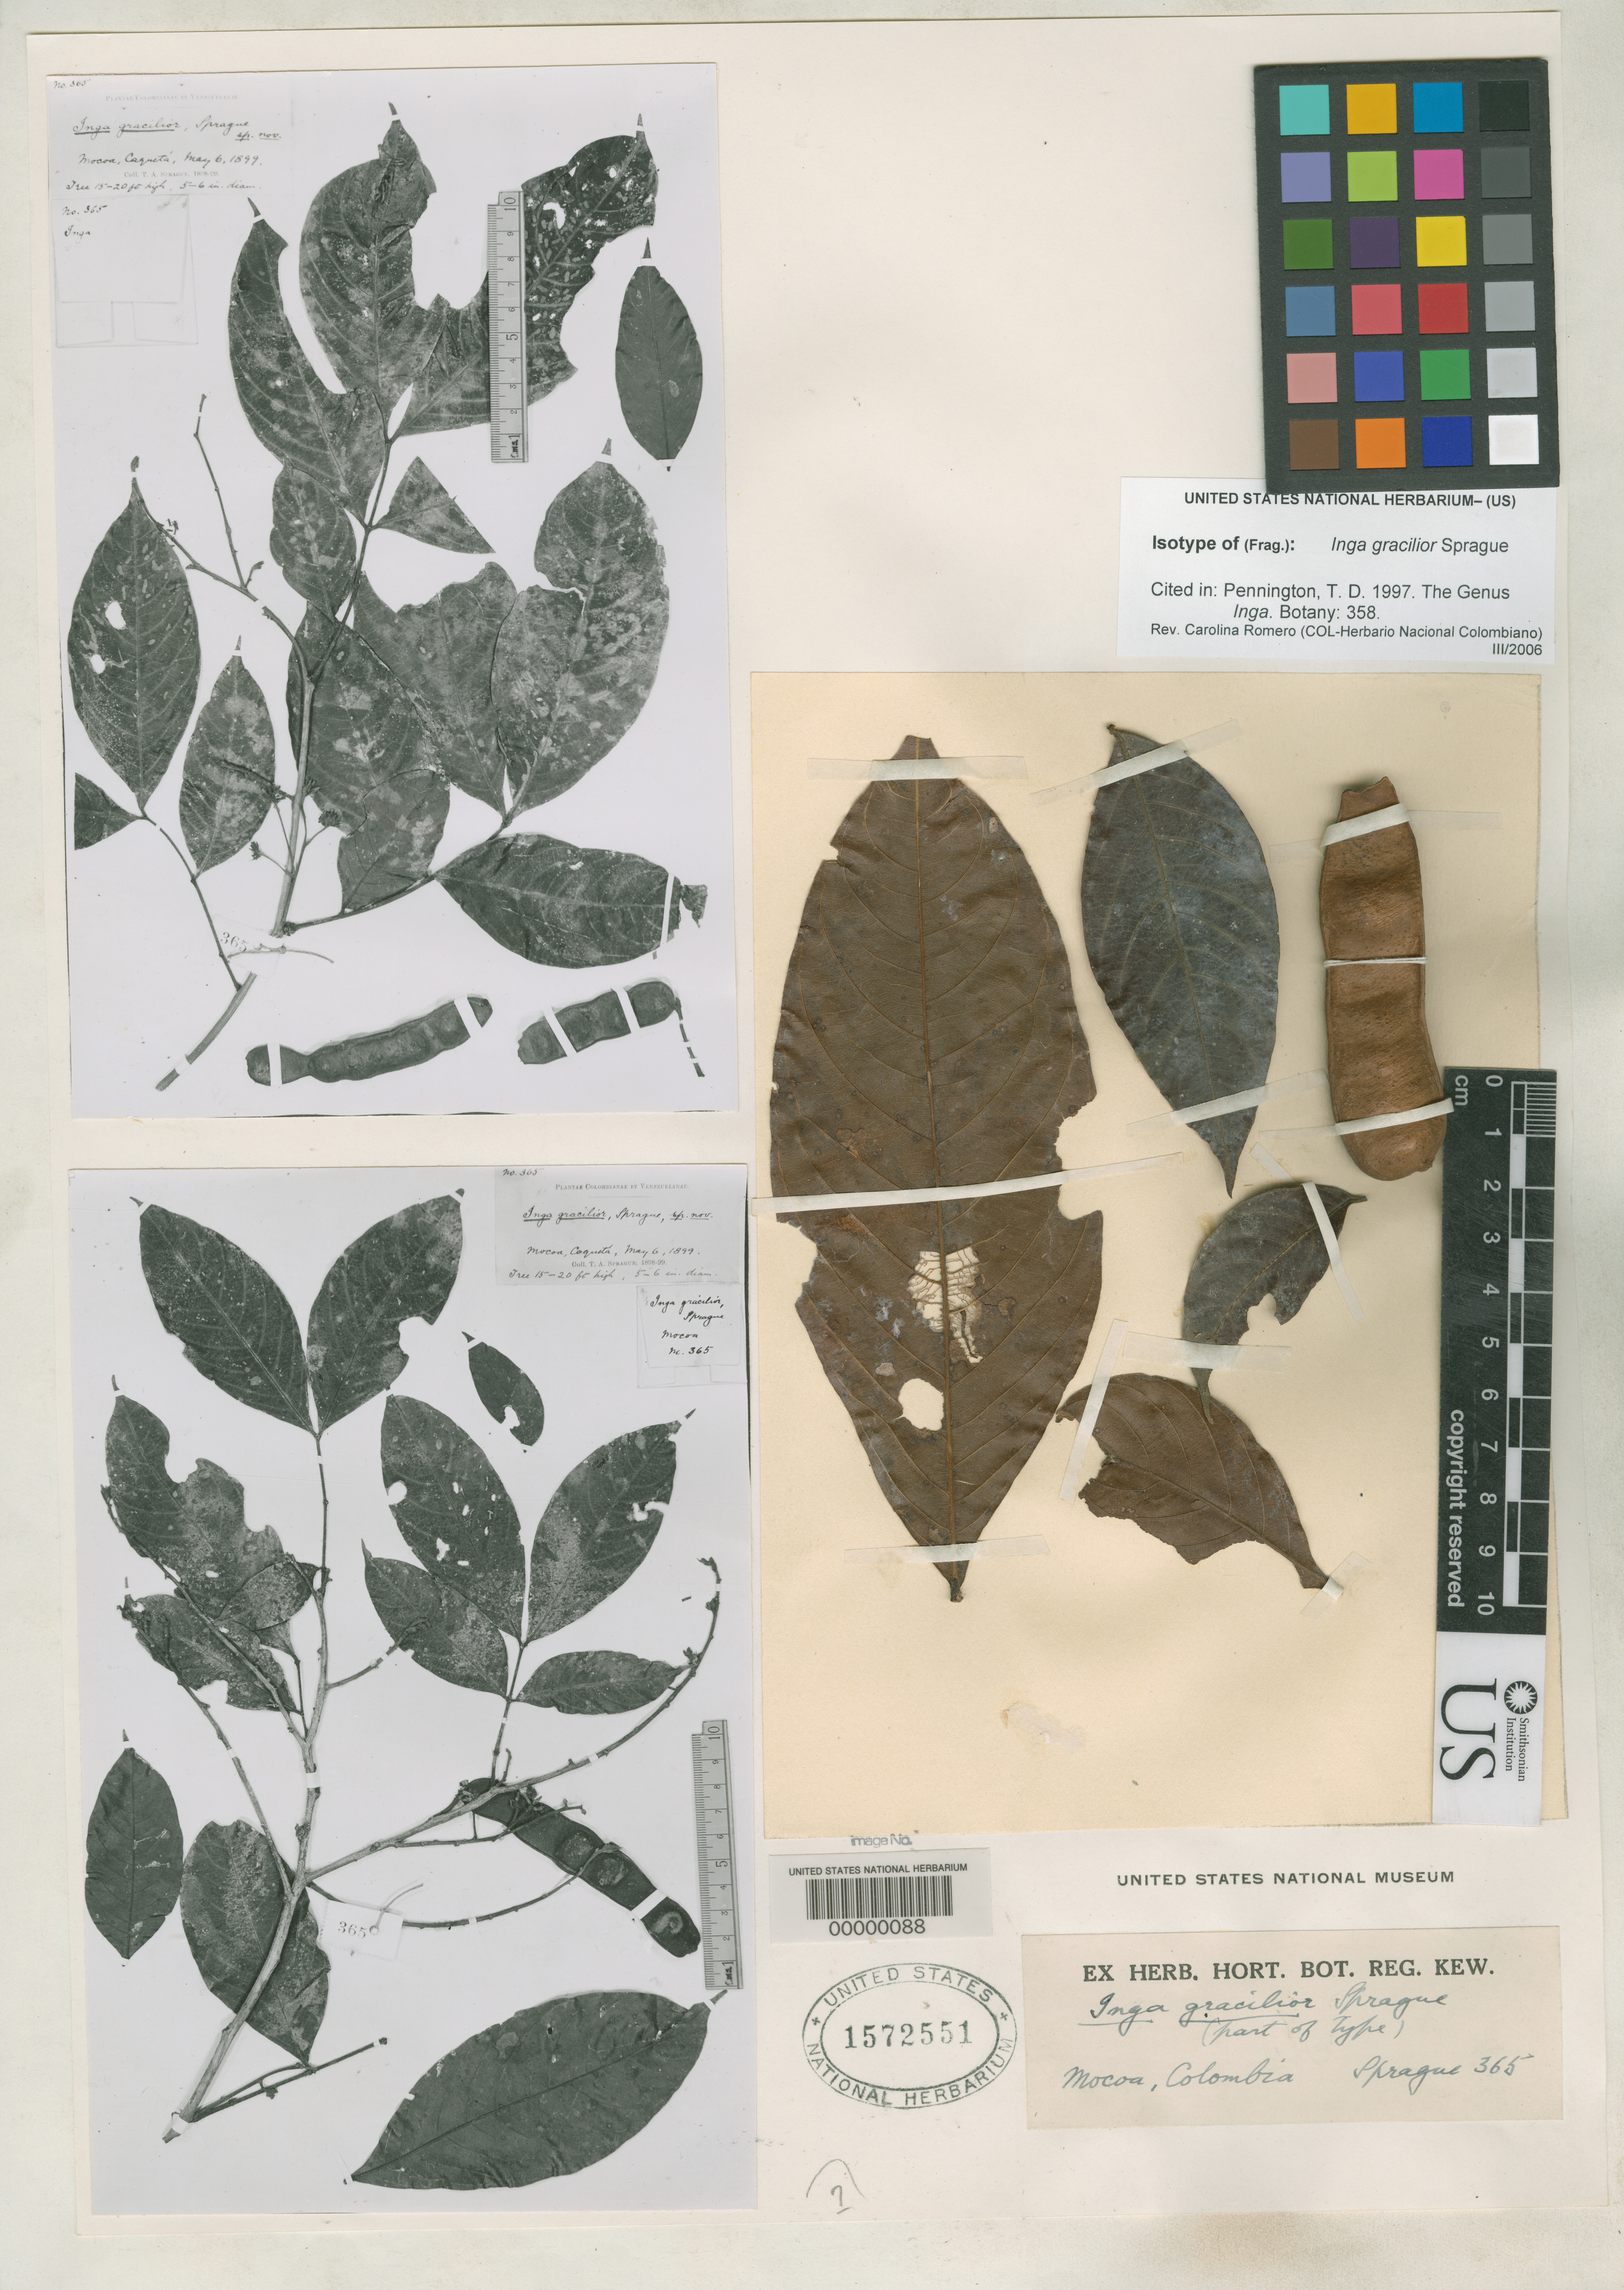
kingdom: Plantae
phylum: Tracheophyta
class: Magnoliopsida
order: Fabales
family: Fabaceae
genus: Inga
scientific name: Inga gracilior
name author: Sprague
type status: Isotype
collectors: T. A. Sprague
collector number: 365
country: Colombia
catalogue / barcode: US 1572551